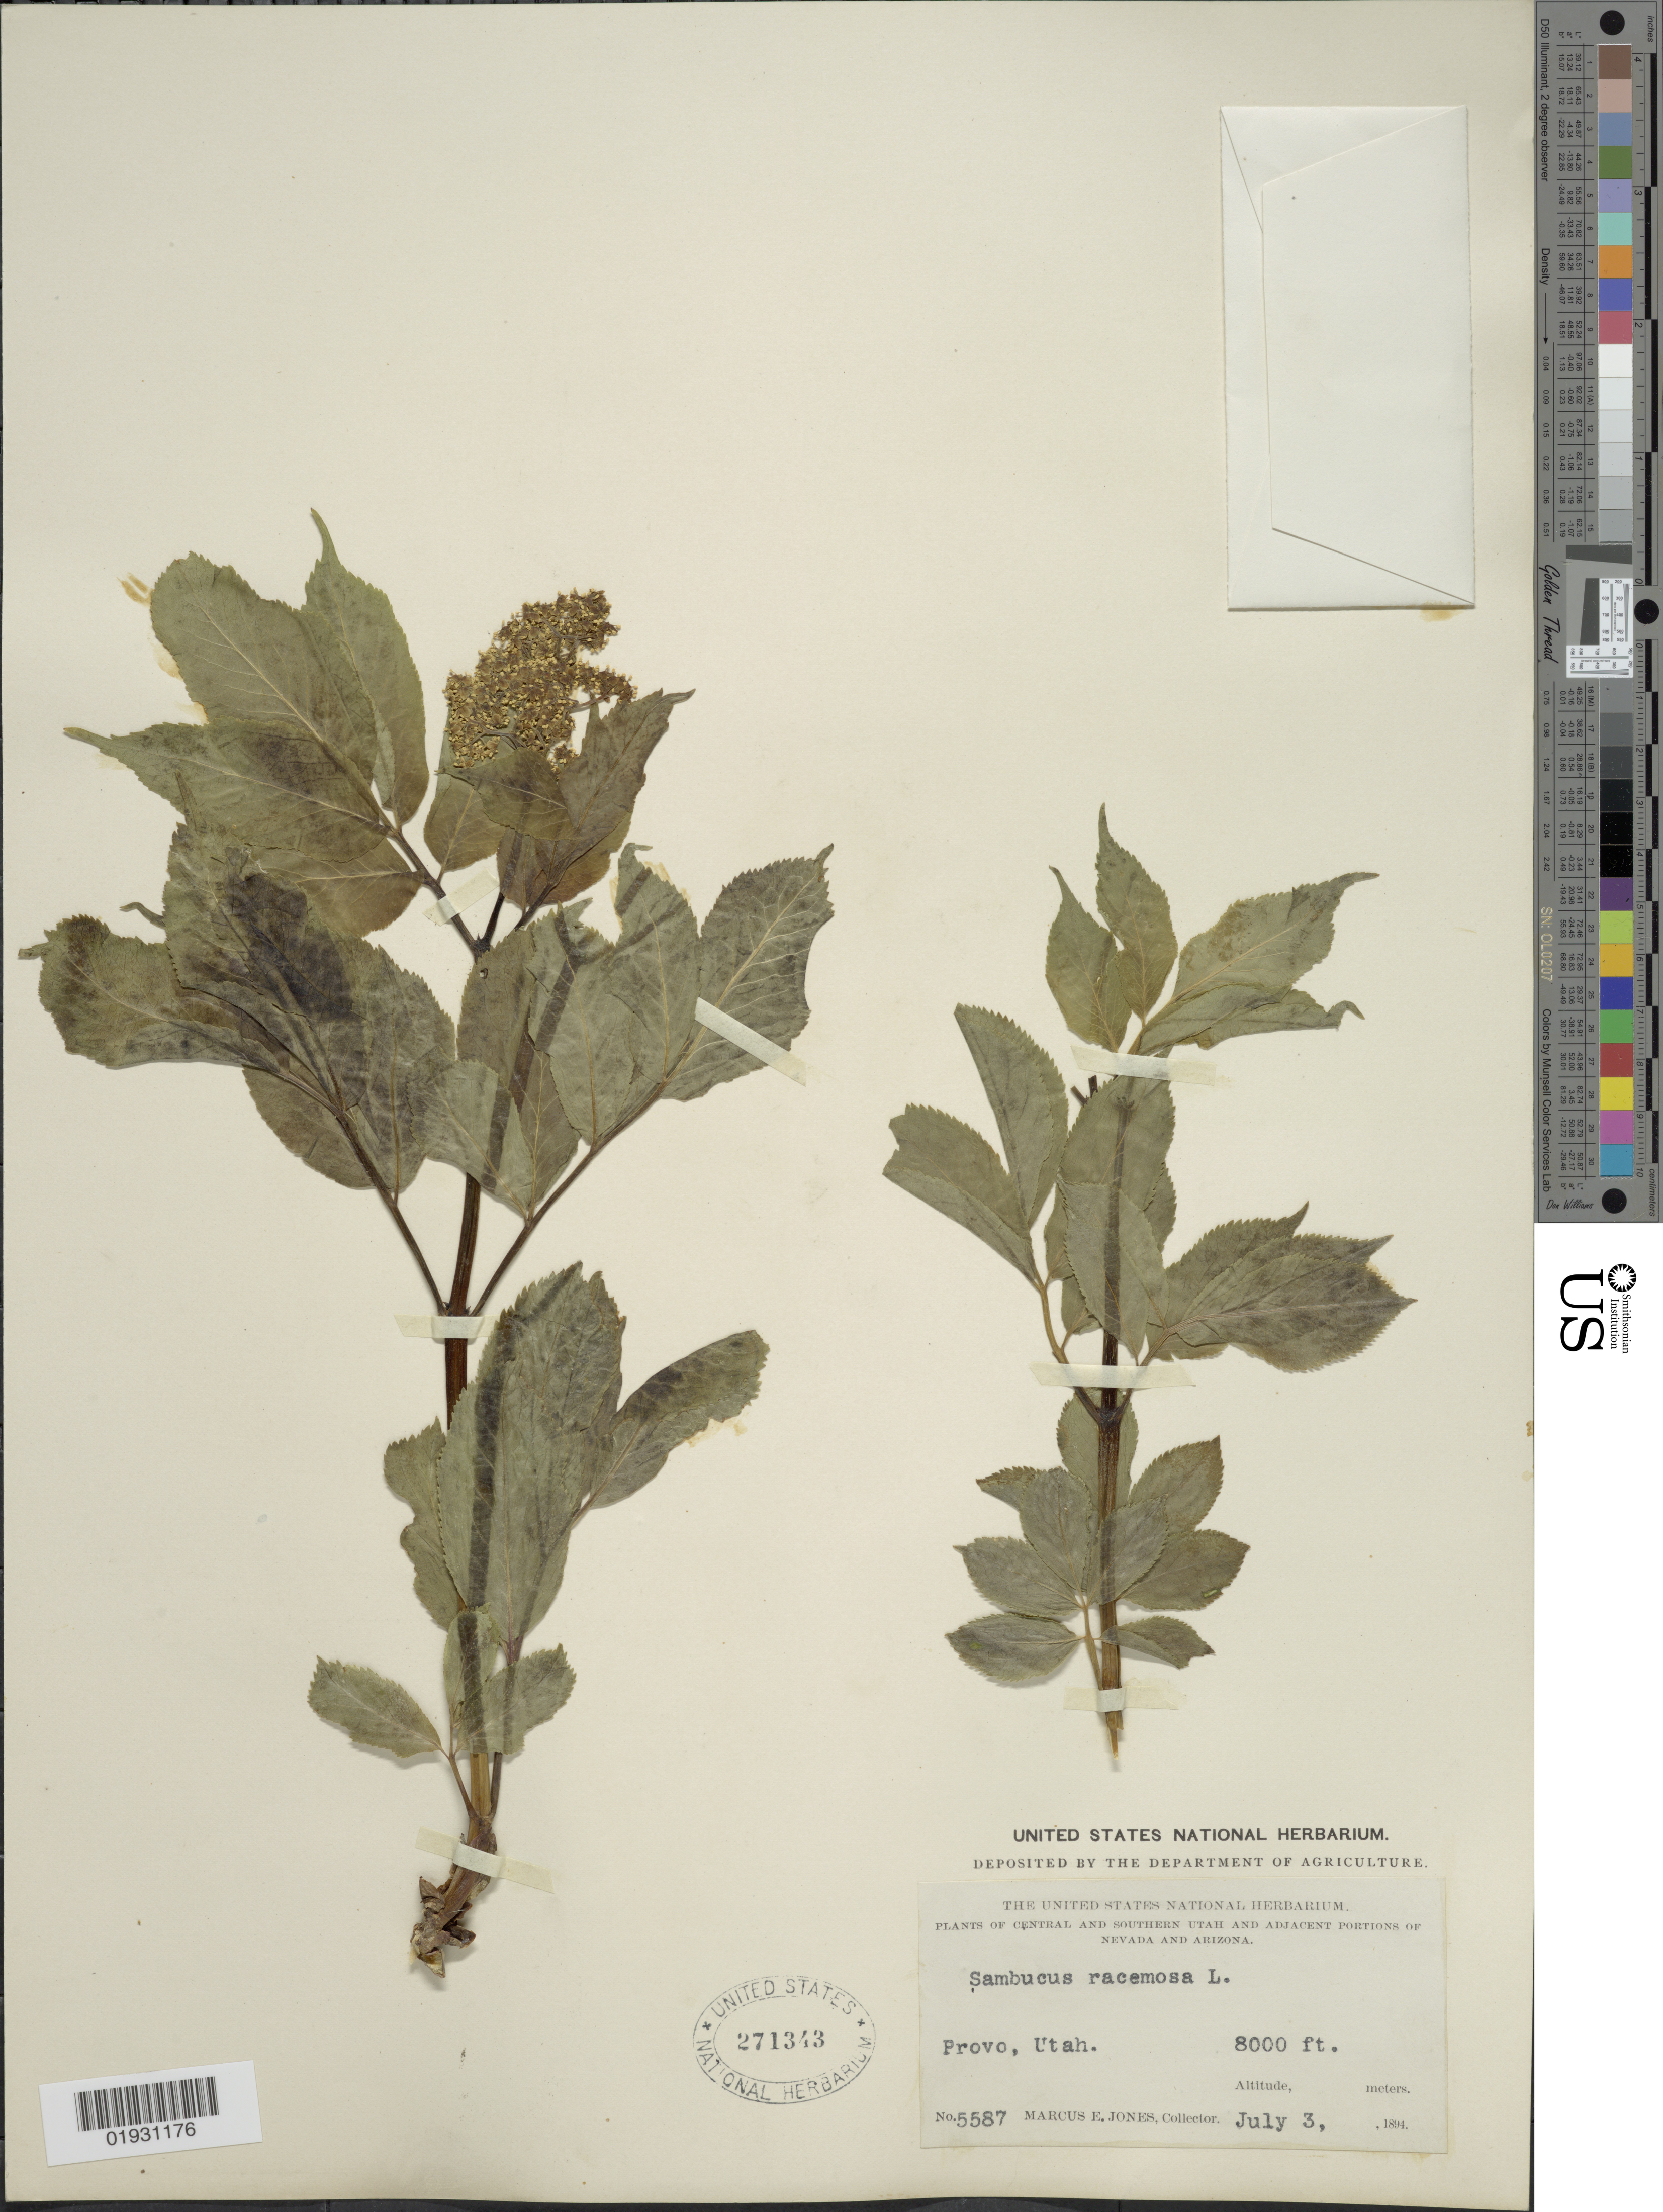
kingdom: Plantae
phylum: Tracheophyta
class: Magnoliopsida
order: Dipsacales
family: Viburnaceae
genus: Sambucus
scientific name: Sambucus microbotrys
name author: Rydb.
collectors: M. E. Jones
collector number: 5587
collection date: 1894-07-03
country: United States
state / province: Utah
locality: Central and Southern Utah. Provo.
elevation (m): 2438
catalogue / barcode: US 271343